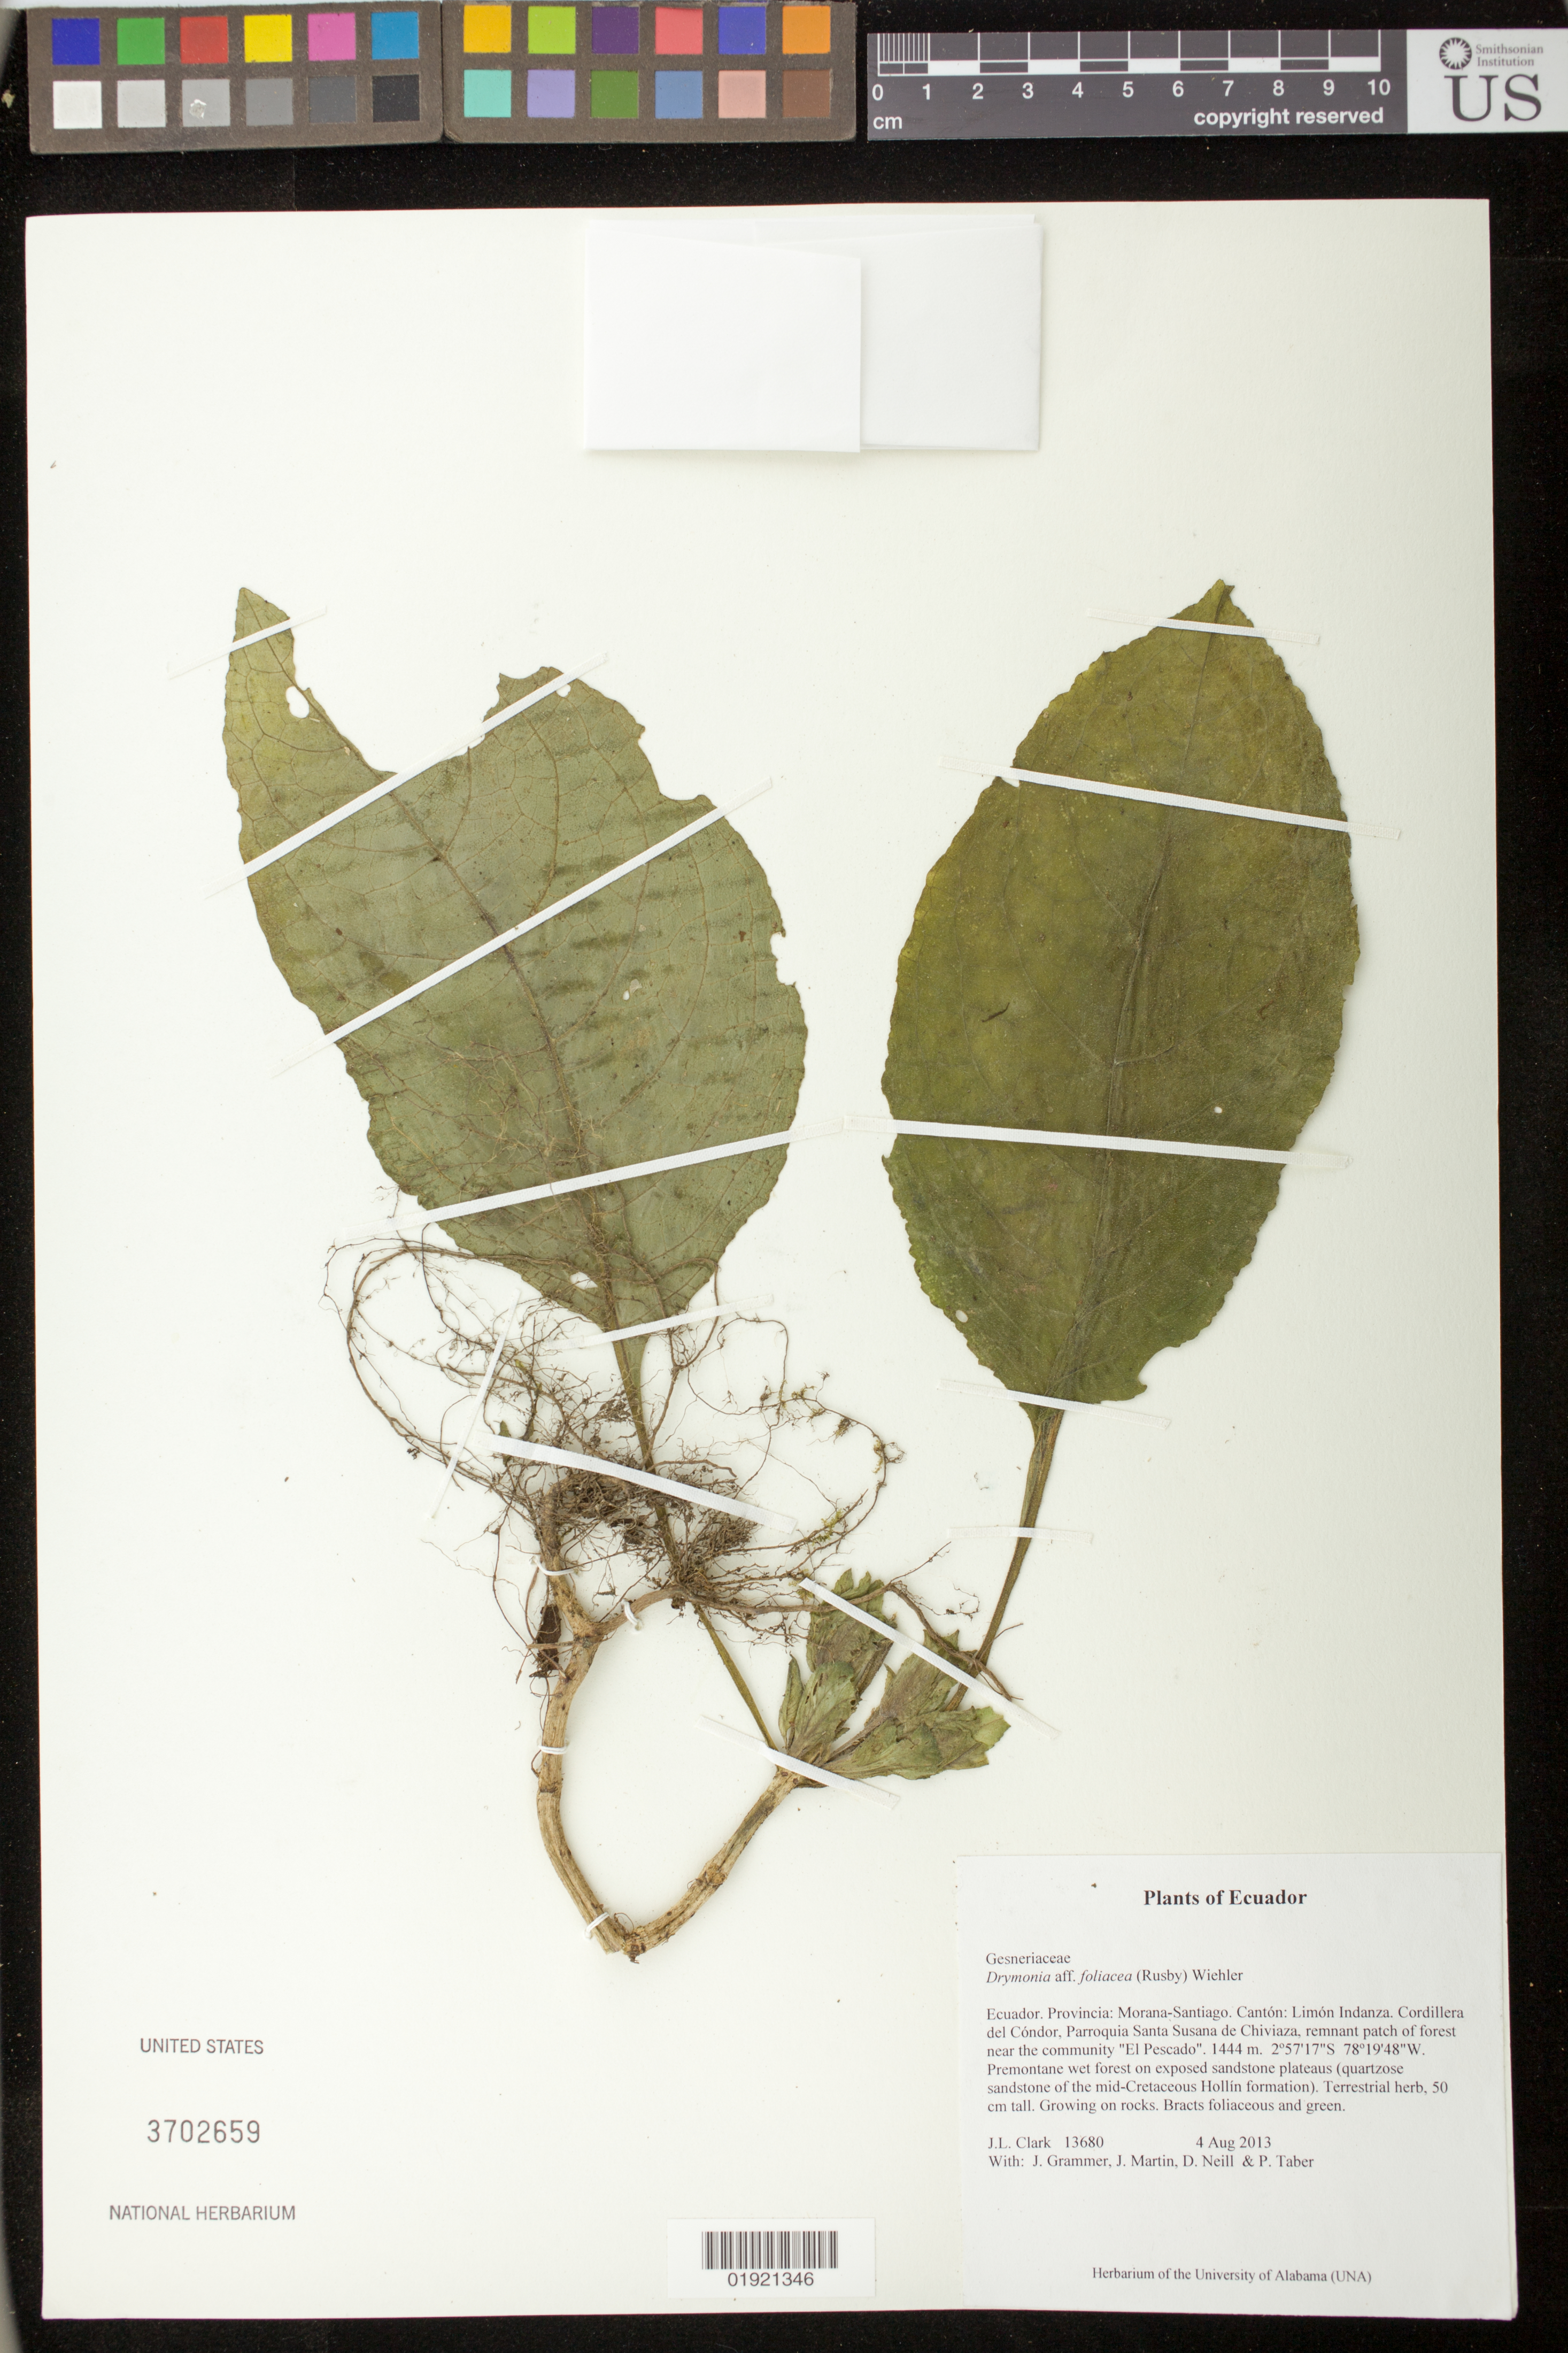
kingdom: Plantae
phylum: Tracheophyta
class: Magnoliopsida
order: Lamiales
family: Gesneriaceae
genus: Drymonia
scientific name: Drymonia foliacea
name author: (Rusby) Wiehler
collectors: J. L. Clark, J. Grammer, J. Martin, D. Neill & P. Taber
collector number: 13680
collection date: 2013-08-04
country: Ecuador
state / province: Morona-Santiago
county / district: Limón Indanza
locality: Cordillera del Condor, Parroquia Santa Susana de Chiviaza, remnant patch of forest near the community "El Pescado".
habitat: Premontane wet forest on exposed sandstone plateaus (quartzose sandstone of the mid-Cretaceous Hollin formation). Growing on rocks.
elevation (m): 1444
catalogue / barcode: US 3702659